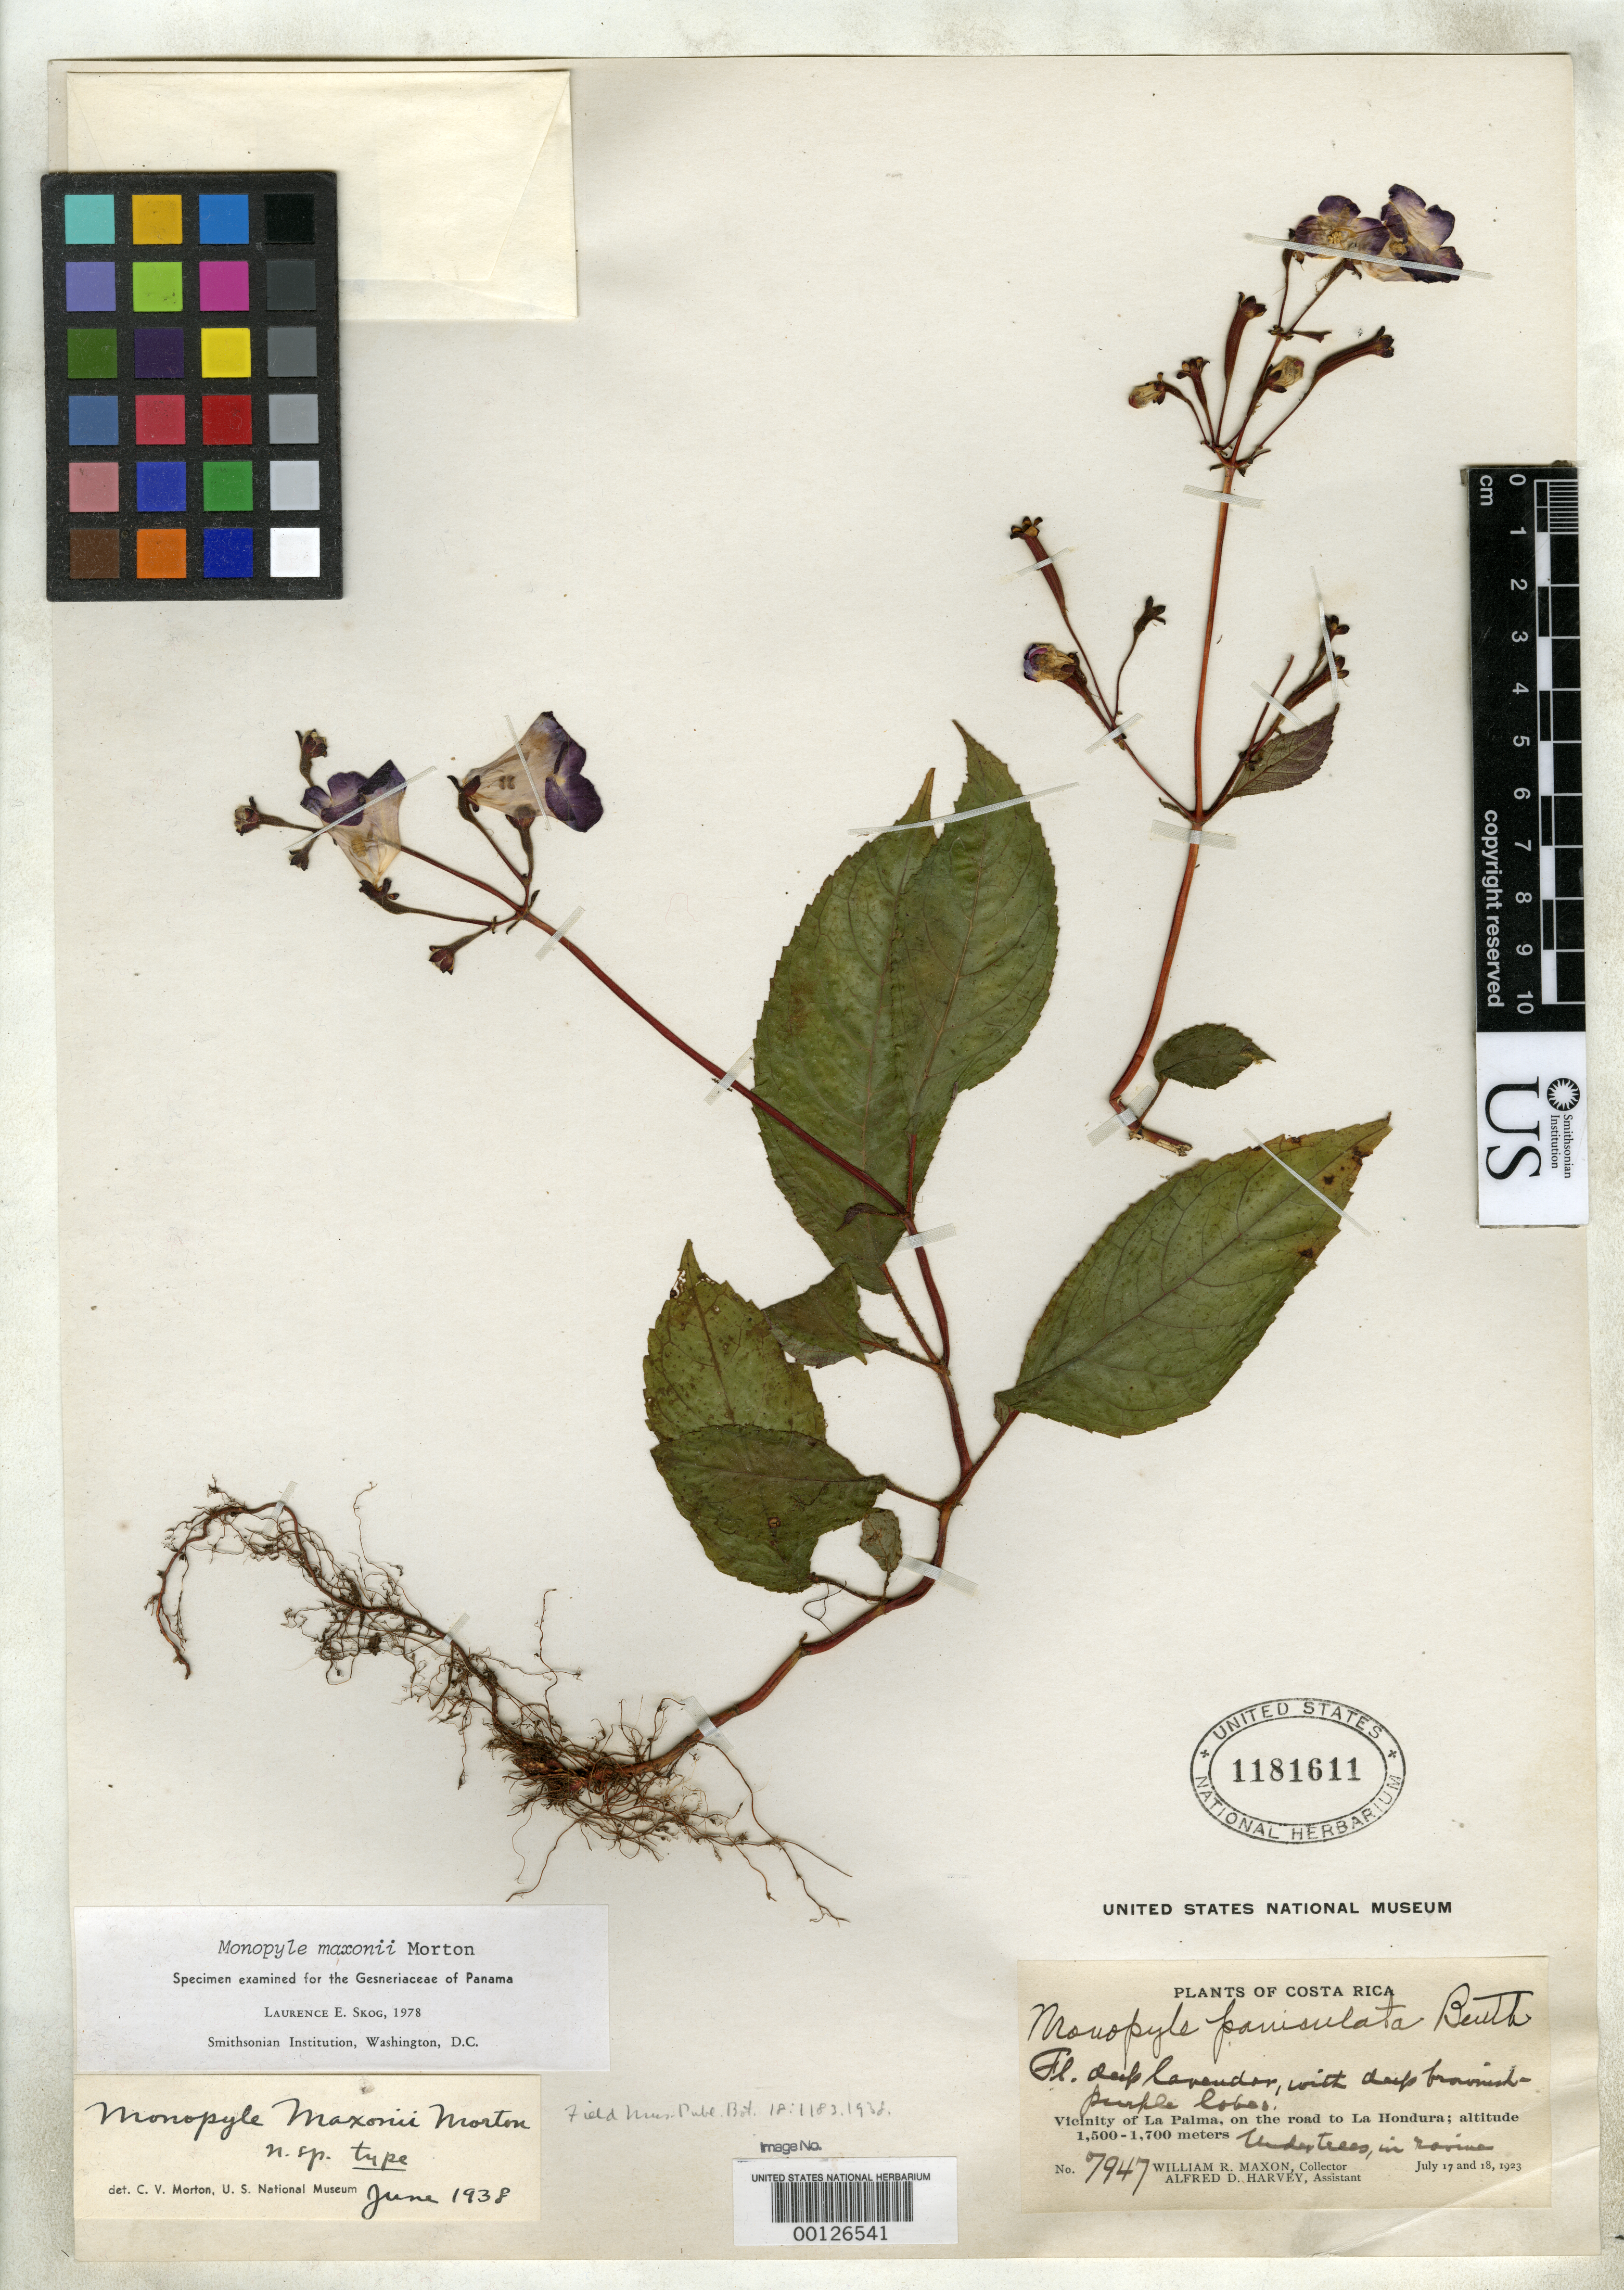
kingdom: Plantae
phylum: Tracheophyta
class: Magnoliopsida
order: Lamiales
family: Gesneriaceae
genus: Monopyle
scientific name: Monopyle maxonii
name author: C.V. Morton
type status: Holotype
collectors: W. R. Maxon & A. D. Harvey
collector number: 7947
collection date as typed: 17 Jul 1923 and 18 Jul 1923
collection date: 1923-07-17,1923-07-18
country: Costa Rica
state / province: San José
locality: La Palma vicinity, road to La Hondura.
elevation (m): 1500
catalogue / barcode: US 1181611